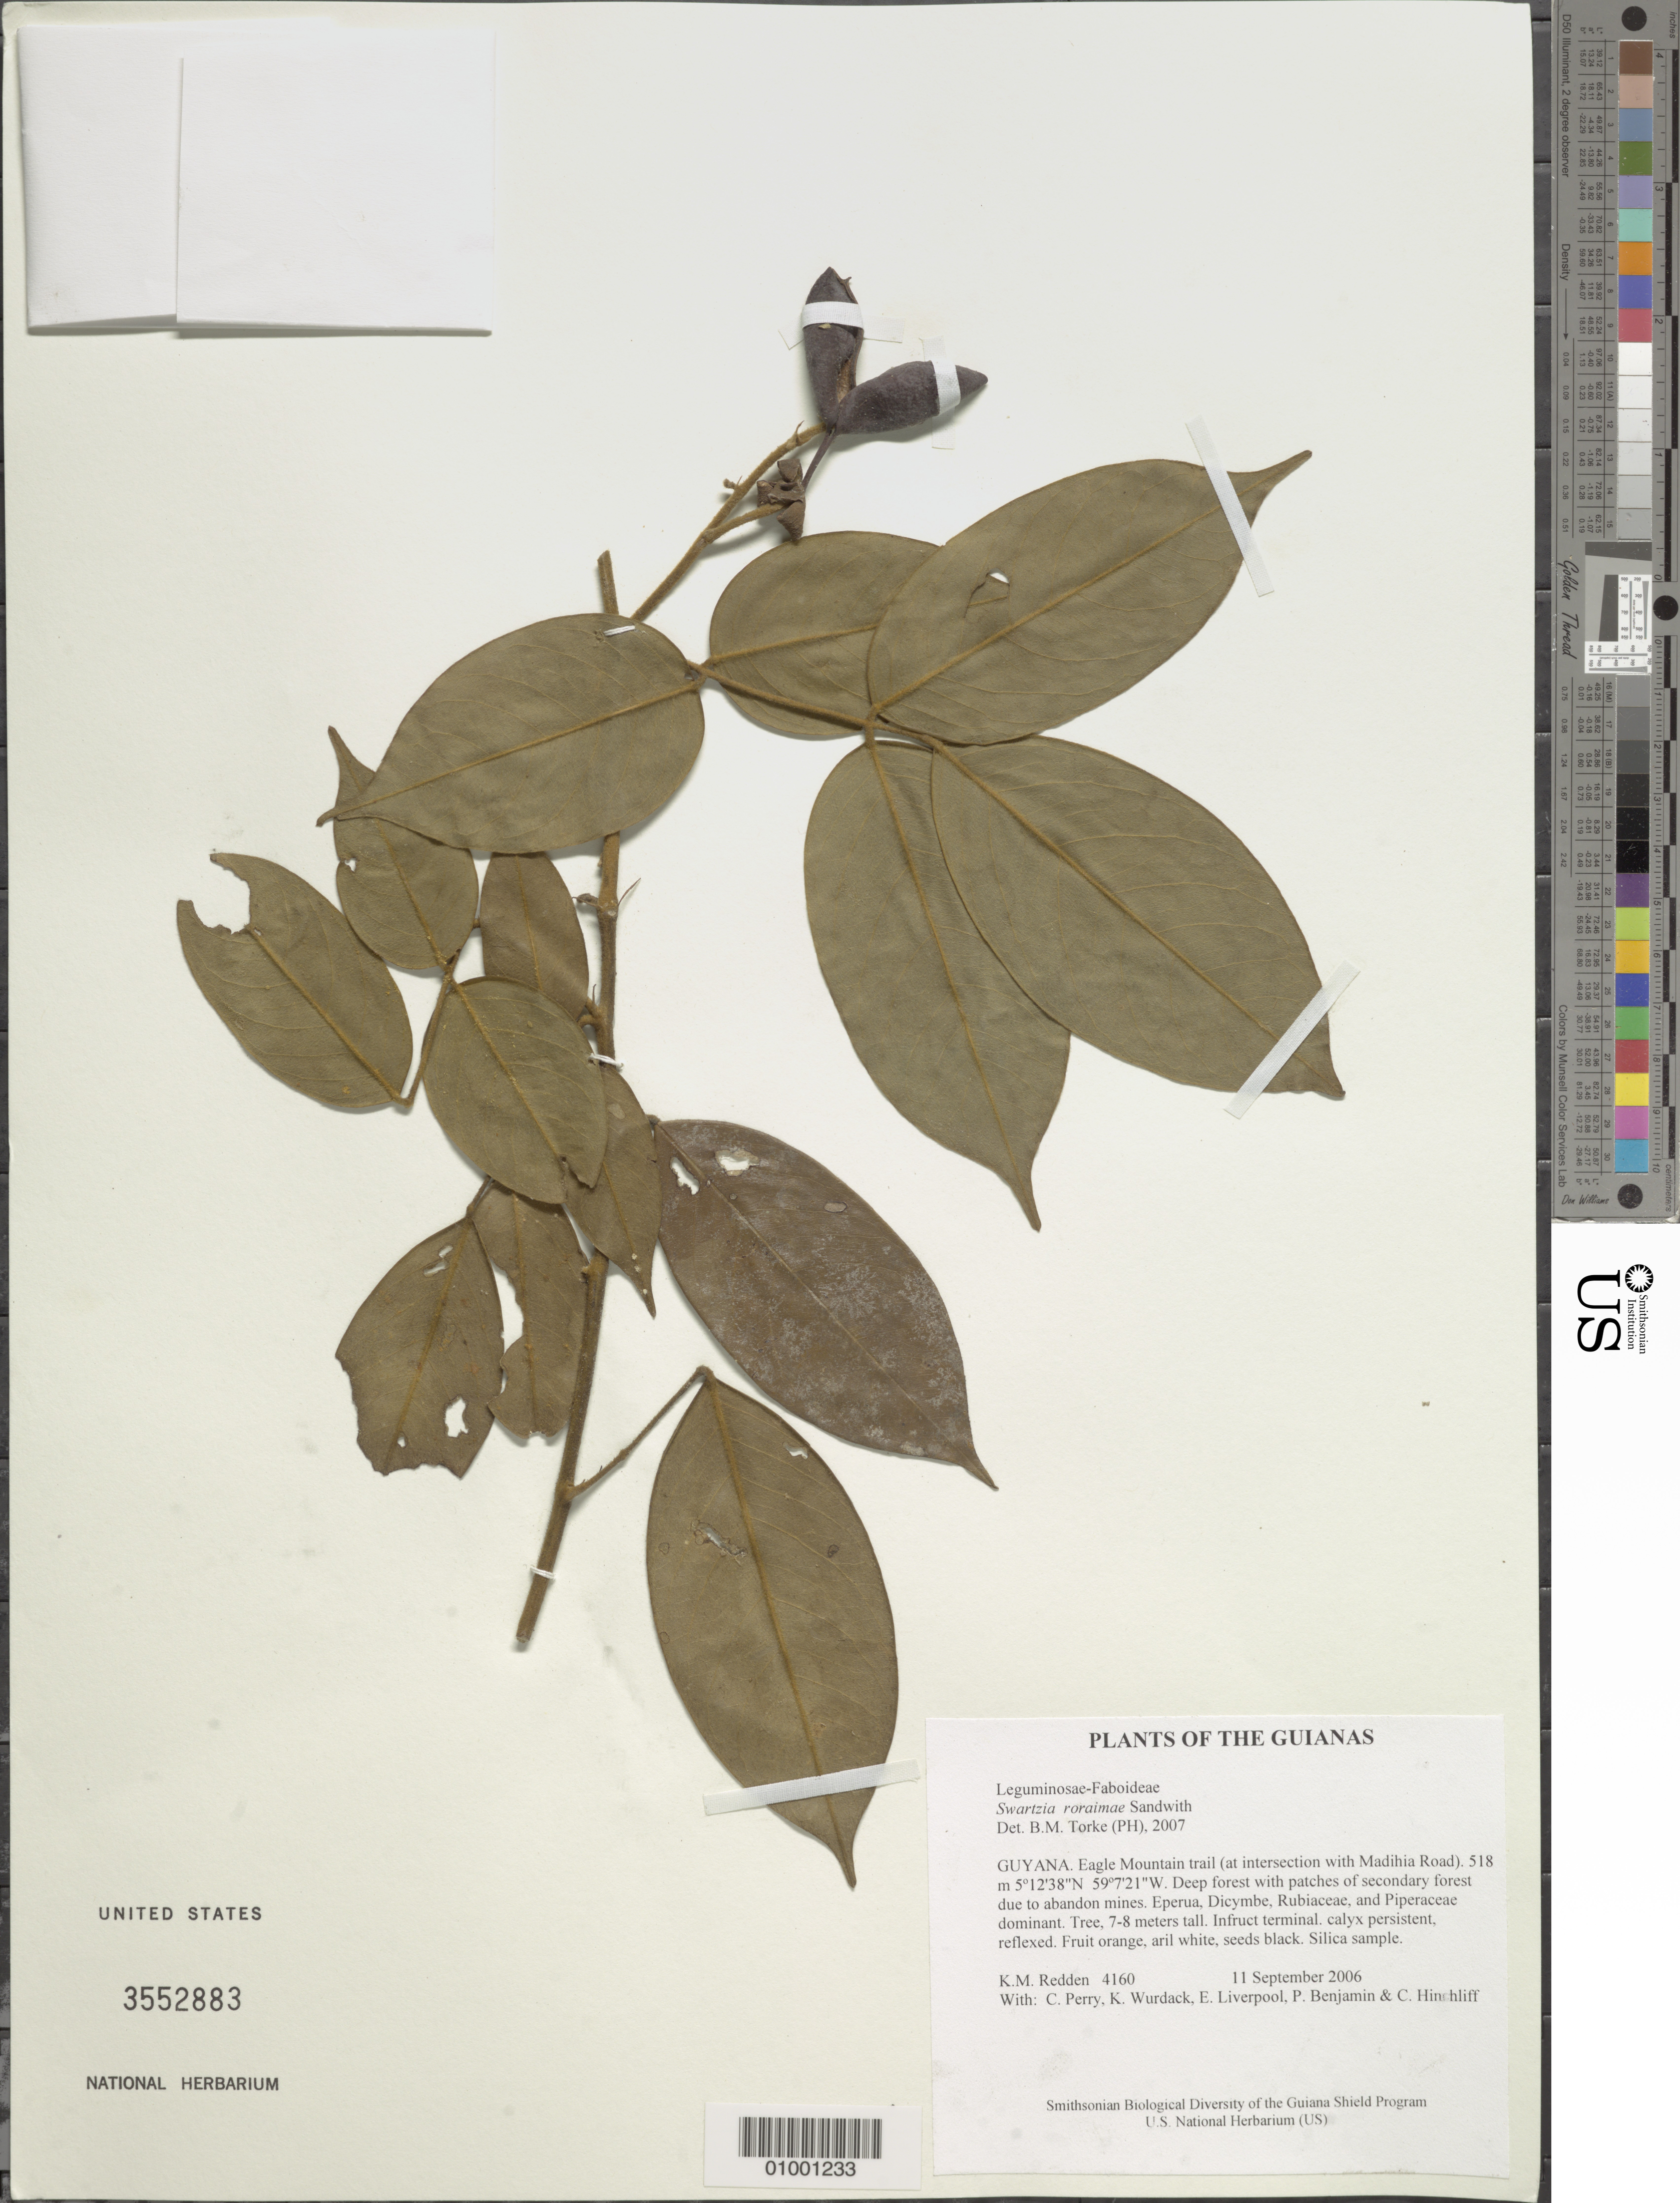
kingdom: Plantae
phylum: Tracheophyta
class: Magnoliopsida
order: Fabales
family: Fabaceae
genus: Swartzia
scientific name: Swartzia roraimae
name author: Sandwith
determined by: Torke, B. M., (MO)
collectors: K. M. Redden, C. Perry, K. Wurdack, E. Liverpool, P. Benjamin & C. E. Hinchliff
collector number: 4160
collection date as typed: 11 September 2006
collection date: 2006-09-11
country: Guyana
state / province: Potaro-Siparuni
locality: Eagle Mountain trail (at intersection with Madihia Road)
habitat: Deep forest with patches of secondary forest due to abandoned mines. Eperua, Dicymbe, Rubiaceae, and Piperaceae dominant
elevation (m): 518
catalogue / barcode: US 3552883